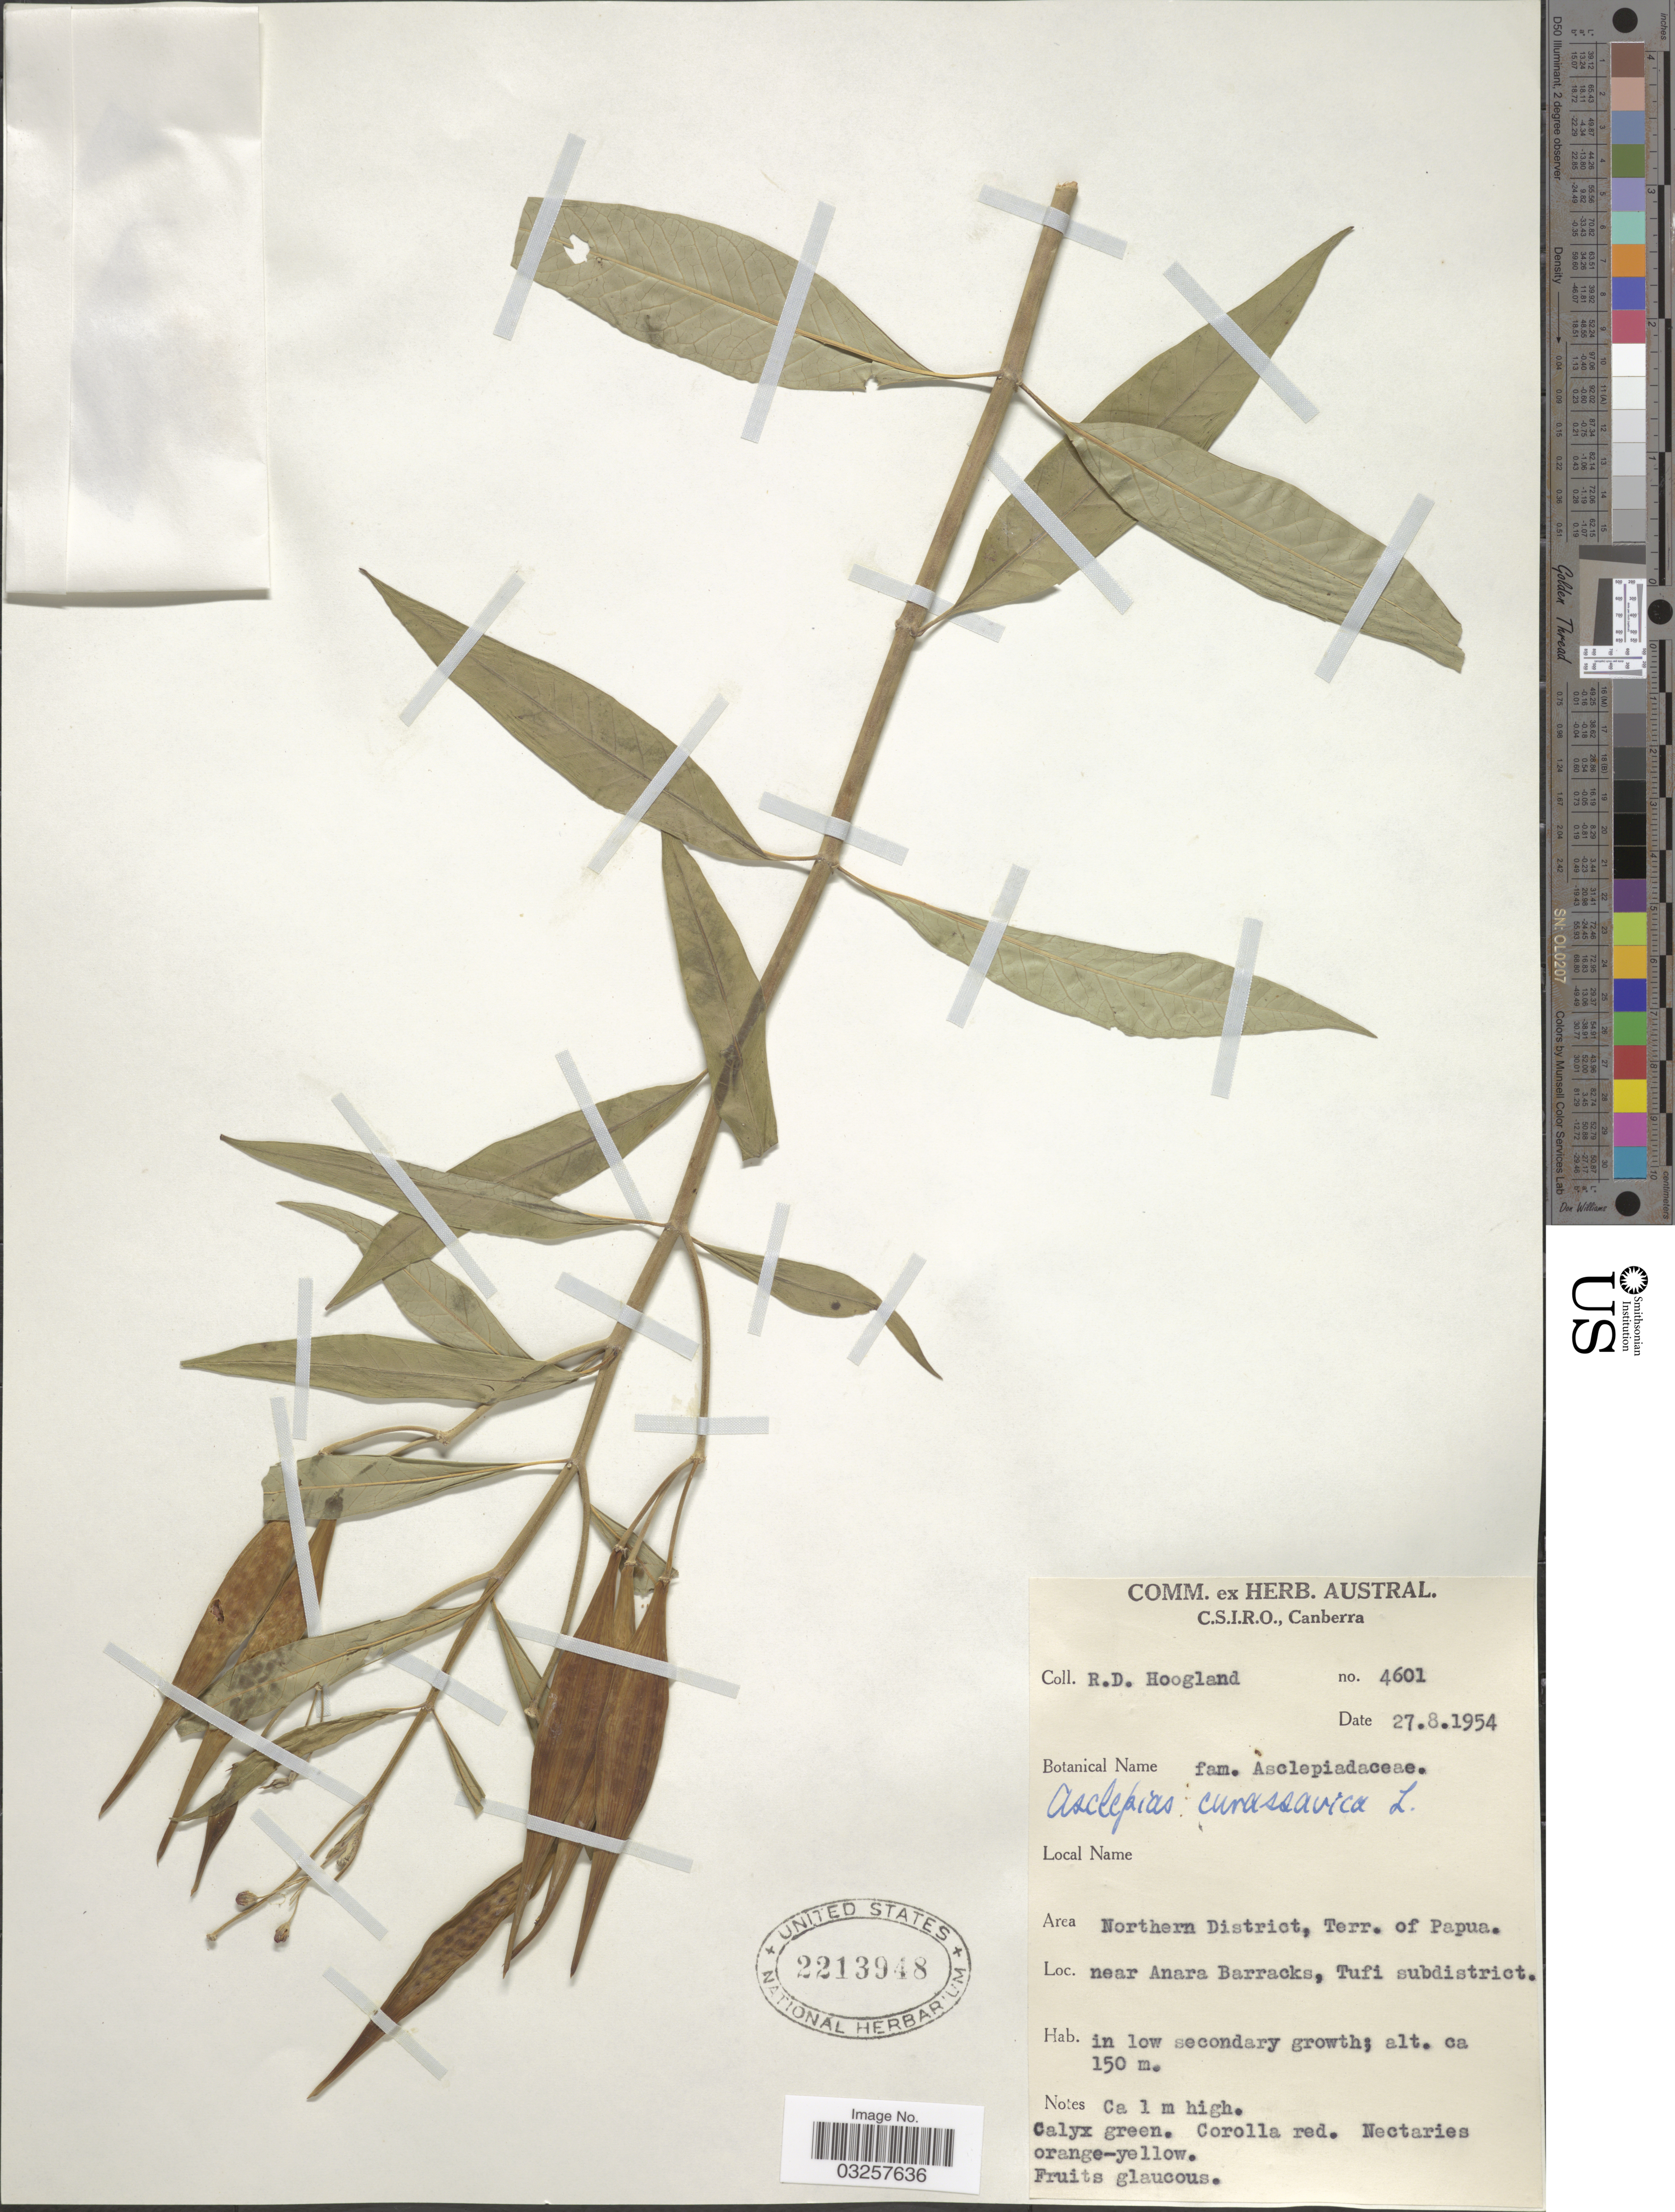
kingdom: Plantae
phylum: Tracheophyta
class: Magnoliopsida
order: Gentianales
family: Apocynaceae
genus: Asclepias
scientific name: Asclepias curassavica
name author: L.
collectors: R. D. Hoogland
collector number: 4601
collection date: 1954-08-27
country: Papua New Guinea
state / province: Northern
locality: Area Northern District, Terr. of Papua. Near Anara Barracks, Tufi subdistrict.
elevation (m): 150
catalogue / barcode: US 2213948